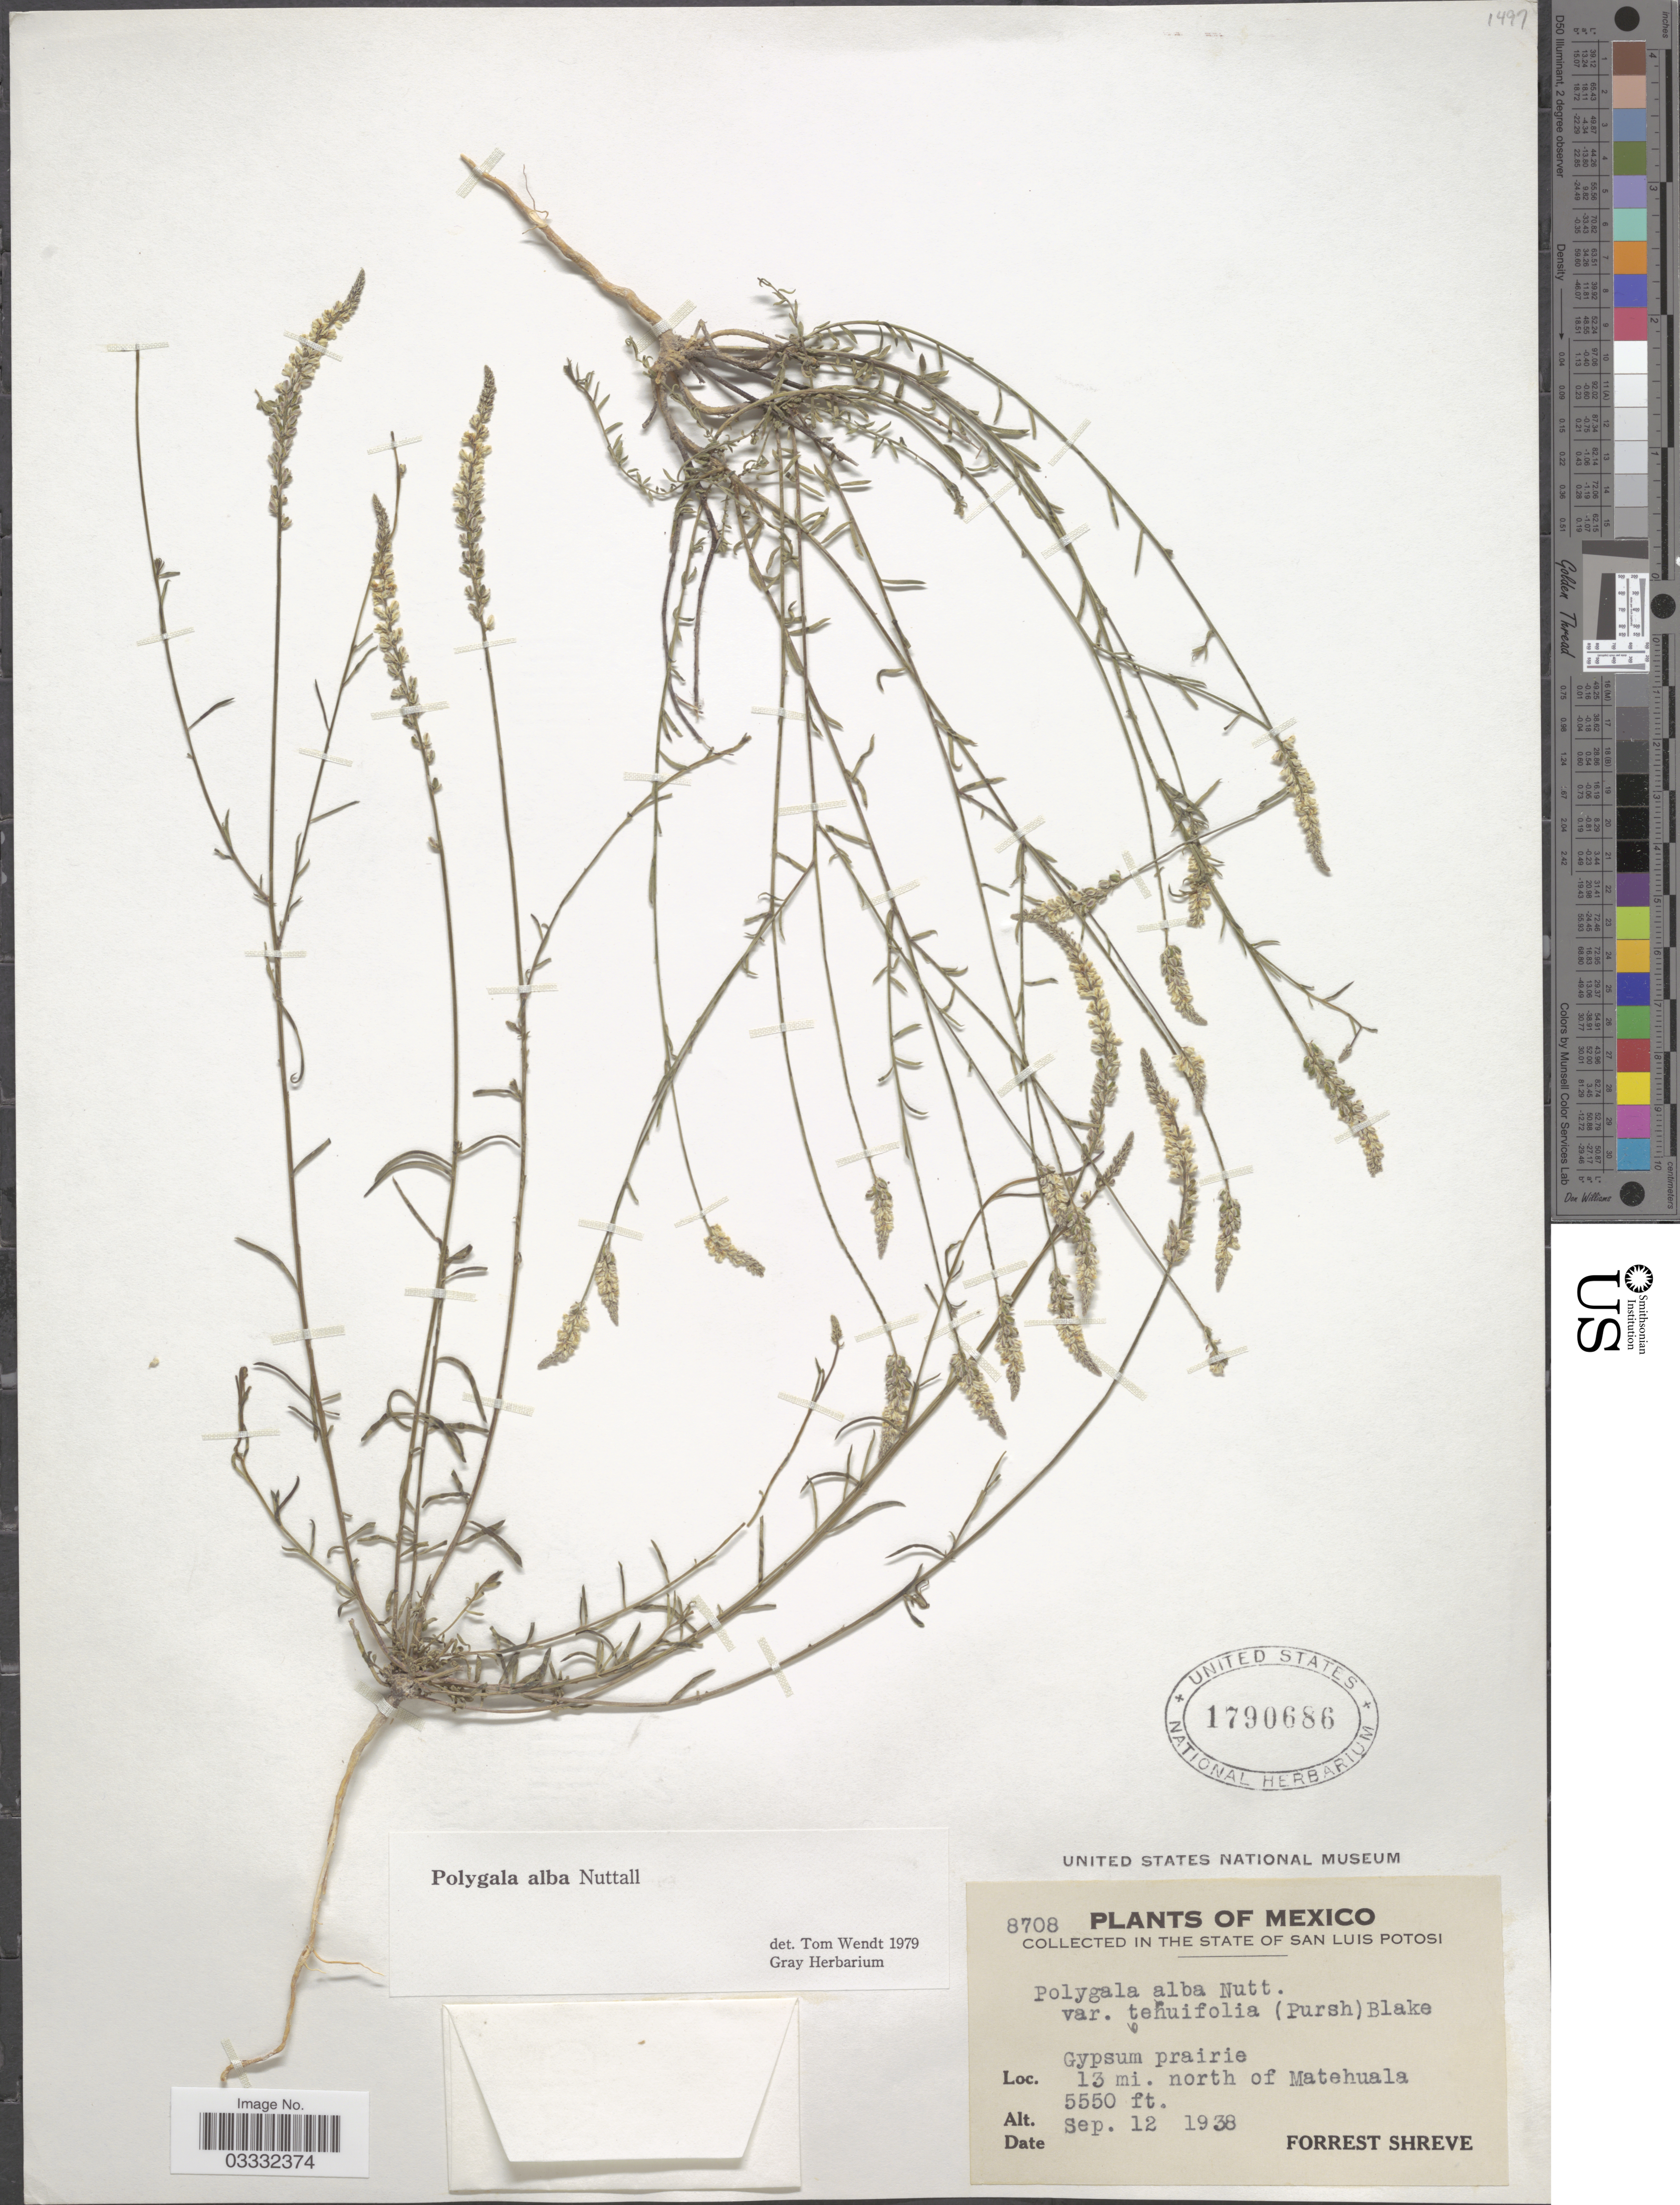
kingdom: Plantae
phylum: Tracheophyta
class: Magnoliopsida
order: Fabales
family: Polygalaceae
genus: Polygala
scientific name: Polygala alba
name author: Nutt.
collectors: F. Shreve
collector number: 8708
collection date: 1938-09-12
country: Mexico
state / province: San Luis Potosí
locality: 13 mi. north of Matehuala.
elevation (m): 1692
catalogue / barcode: US 1790686